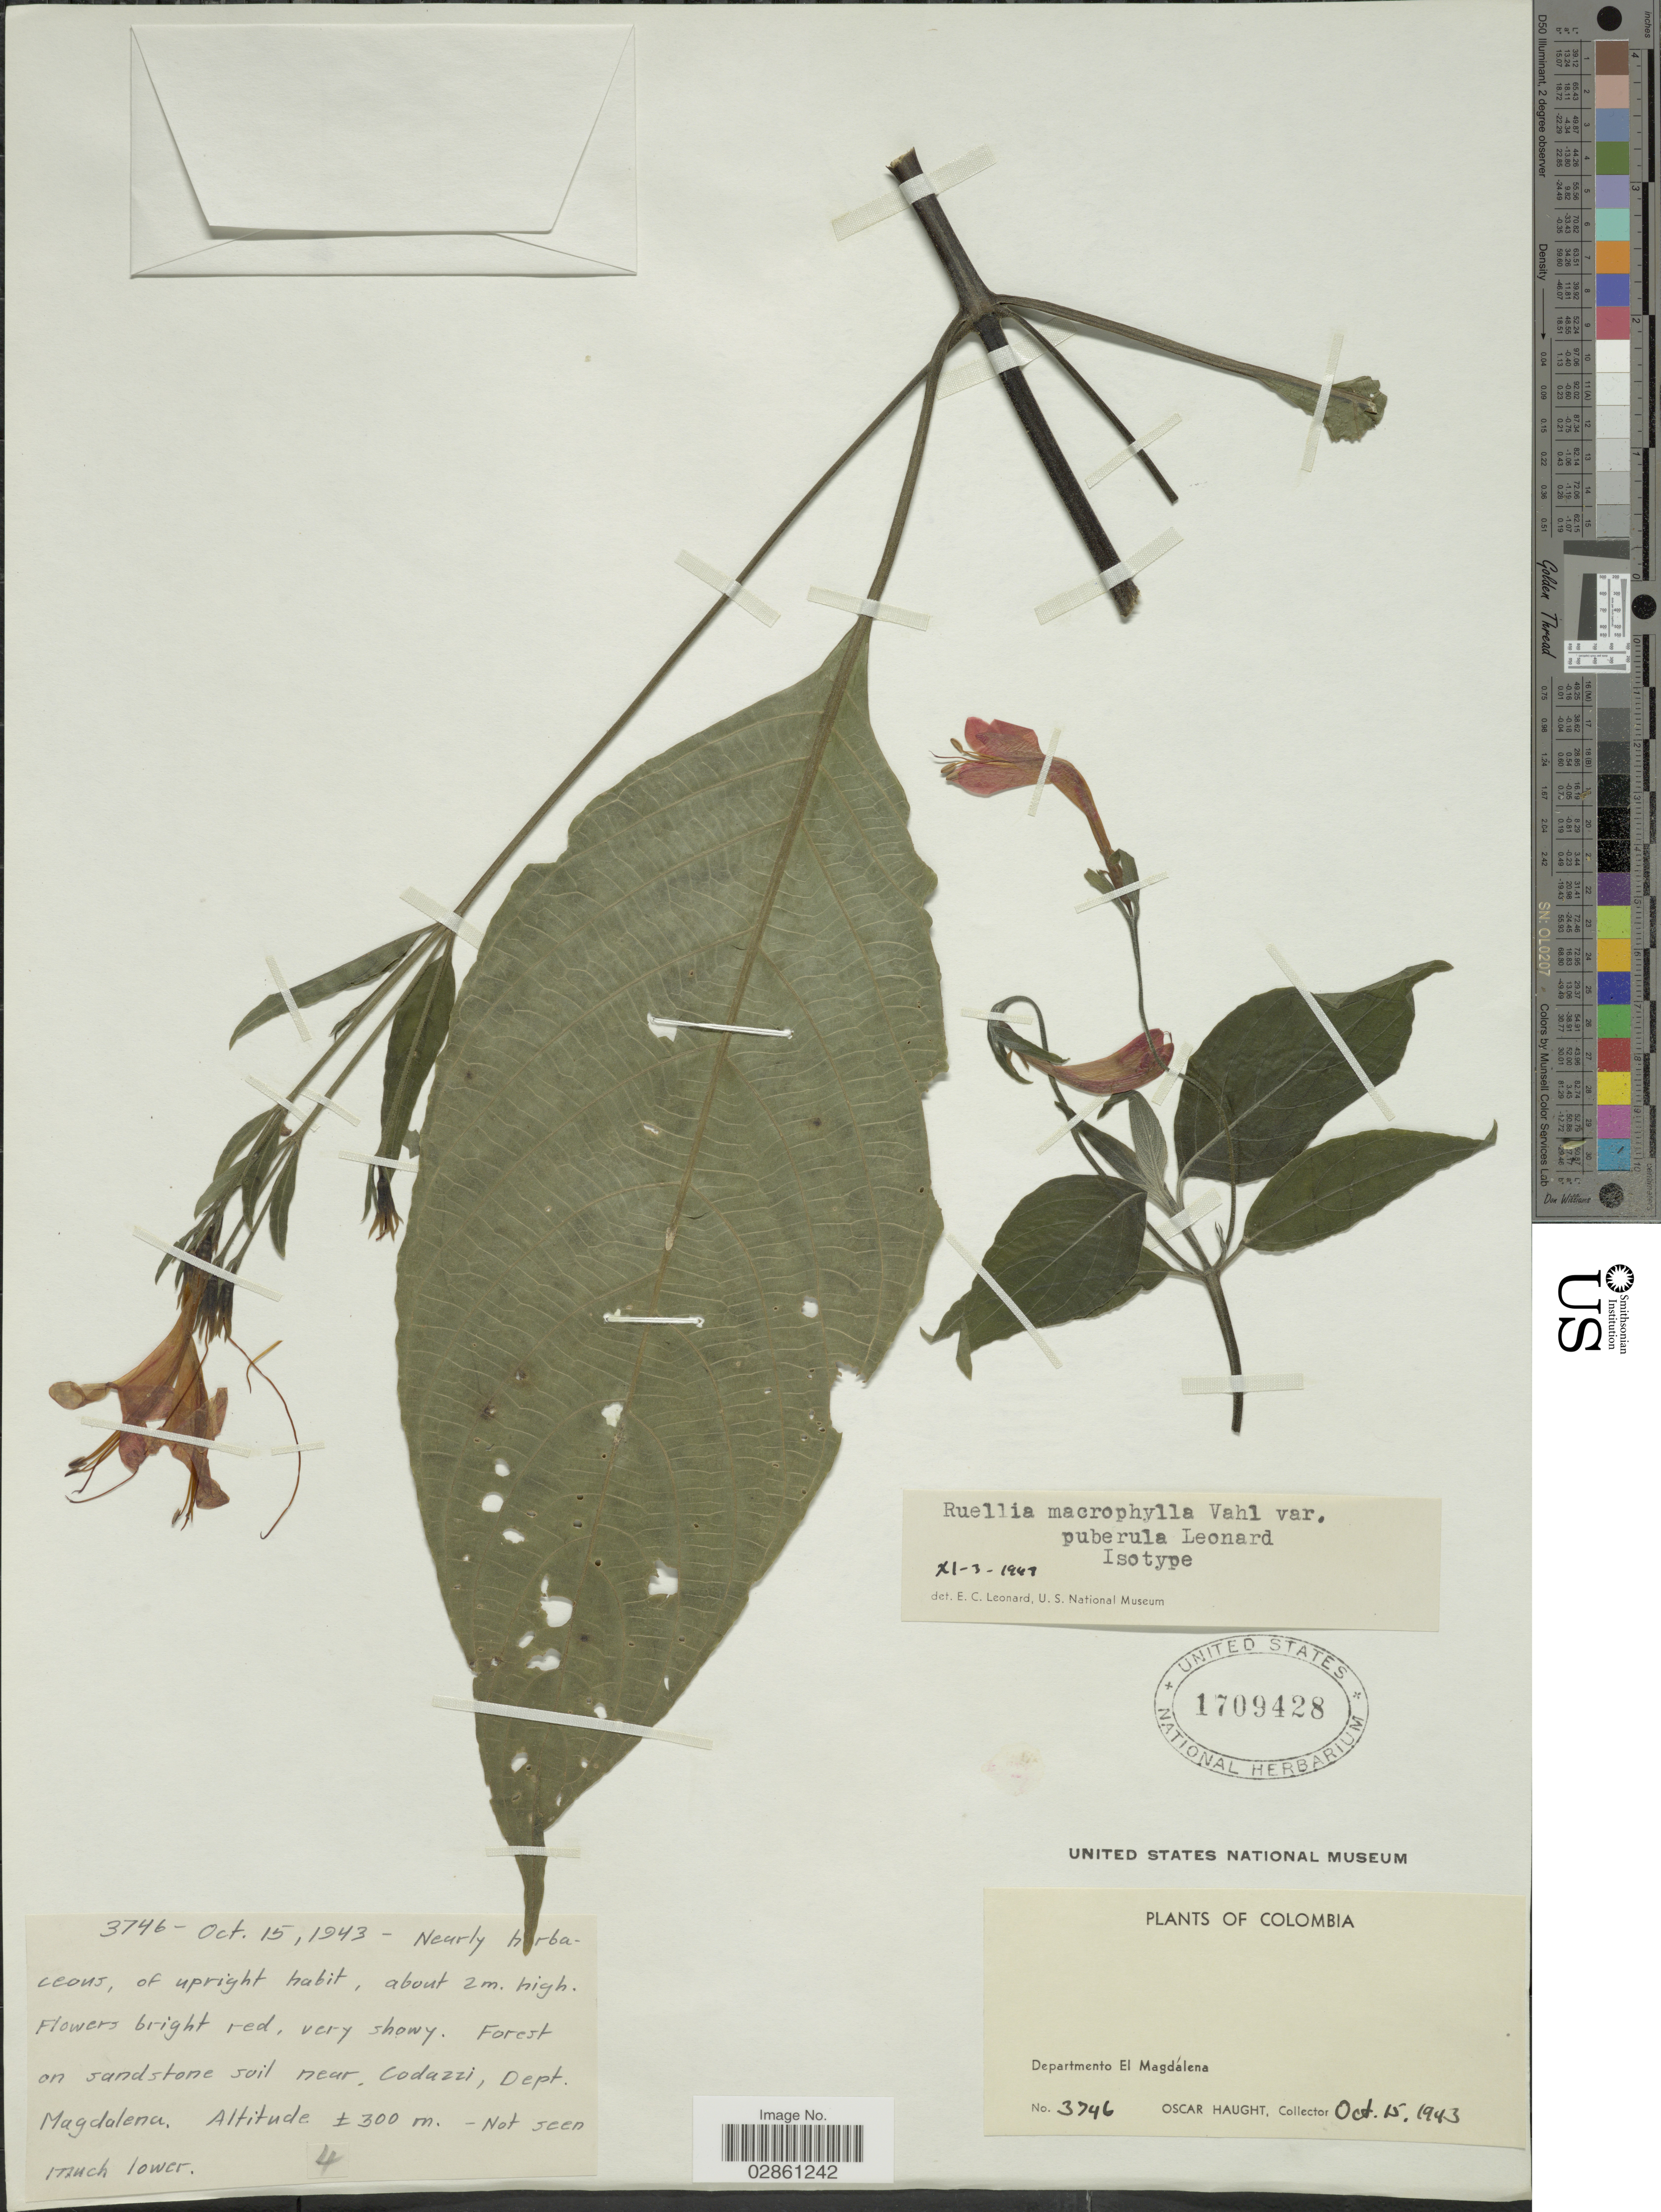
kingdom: Plantae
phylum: Tracheophyta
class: Magnoliopsida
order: Lamiales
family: Acanthaceae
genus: Ruellia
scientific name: Ruellia macrophylla var. puberula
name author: Leonard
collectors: O. L. Haught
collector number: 3746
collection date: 1943-10-15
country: Colombia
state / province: Magdalena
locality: Near Codazzi, Departamento El Magdálena.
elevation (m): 300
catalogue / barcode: US 1709428